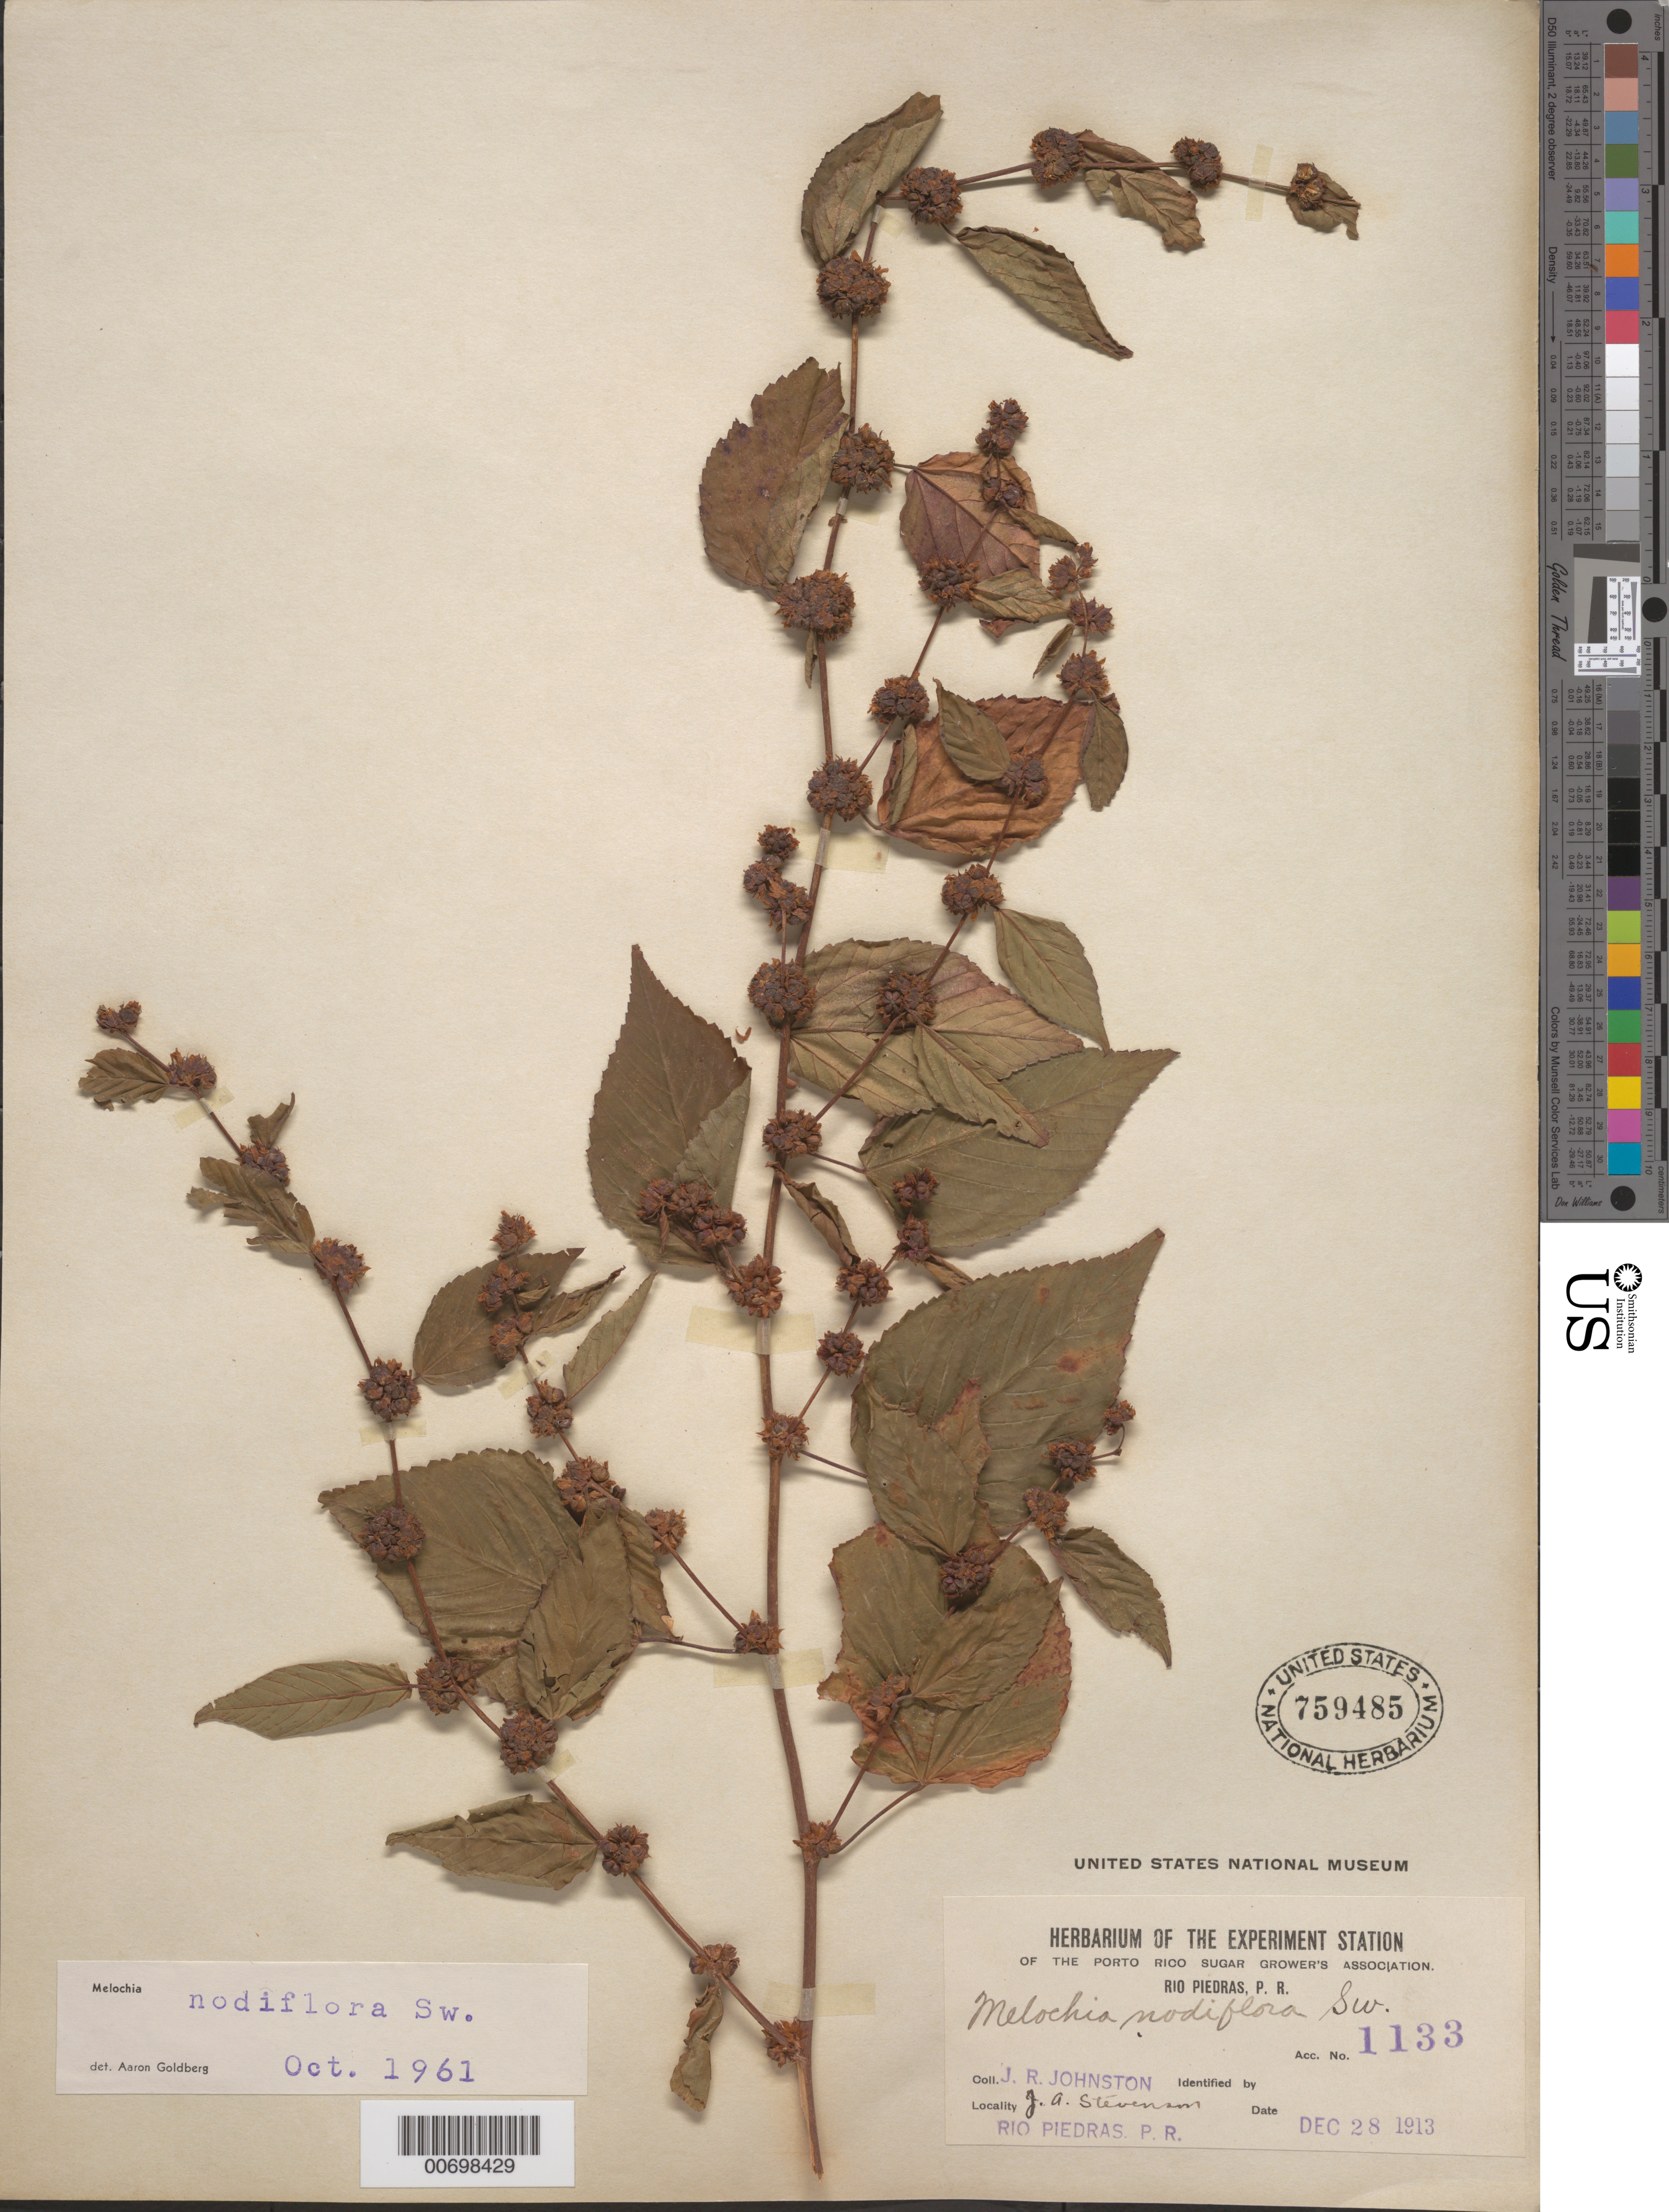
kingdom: Plantae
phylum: Tracheophyta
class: Magnoliopsida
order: Malvales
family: Malvaceae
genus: Melochia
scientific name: Melochia nodiflora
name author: Sw.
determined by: Goldberg, Aaron, (US), NMNH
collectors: J. Stevenson & J. Johnston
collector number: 1133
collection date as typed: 28 Dec 1913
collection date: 1913-12-28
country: Puerto Rico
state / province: San Juan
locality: Rio Piedras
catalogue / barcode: US 759485